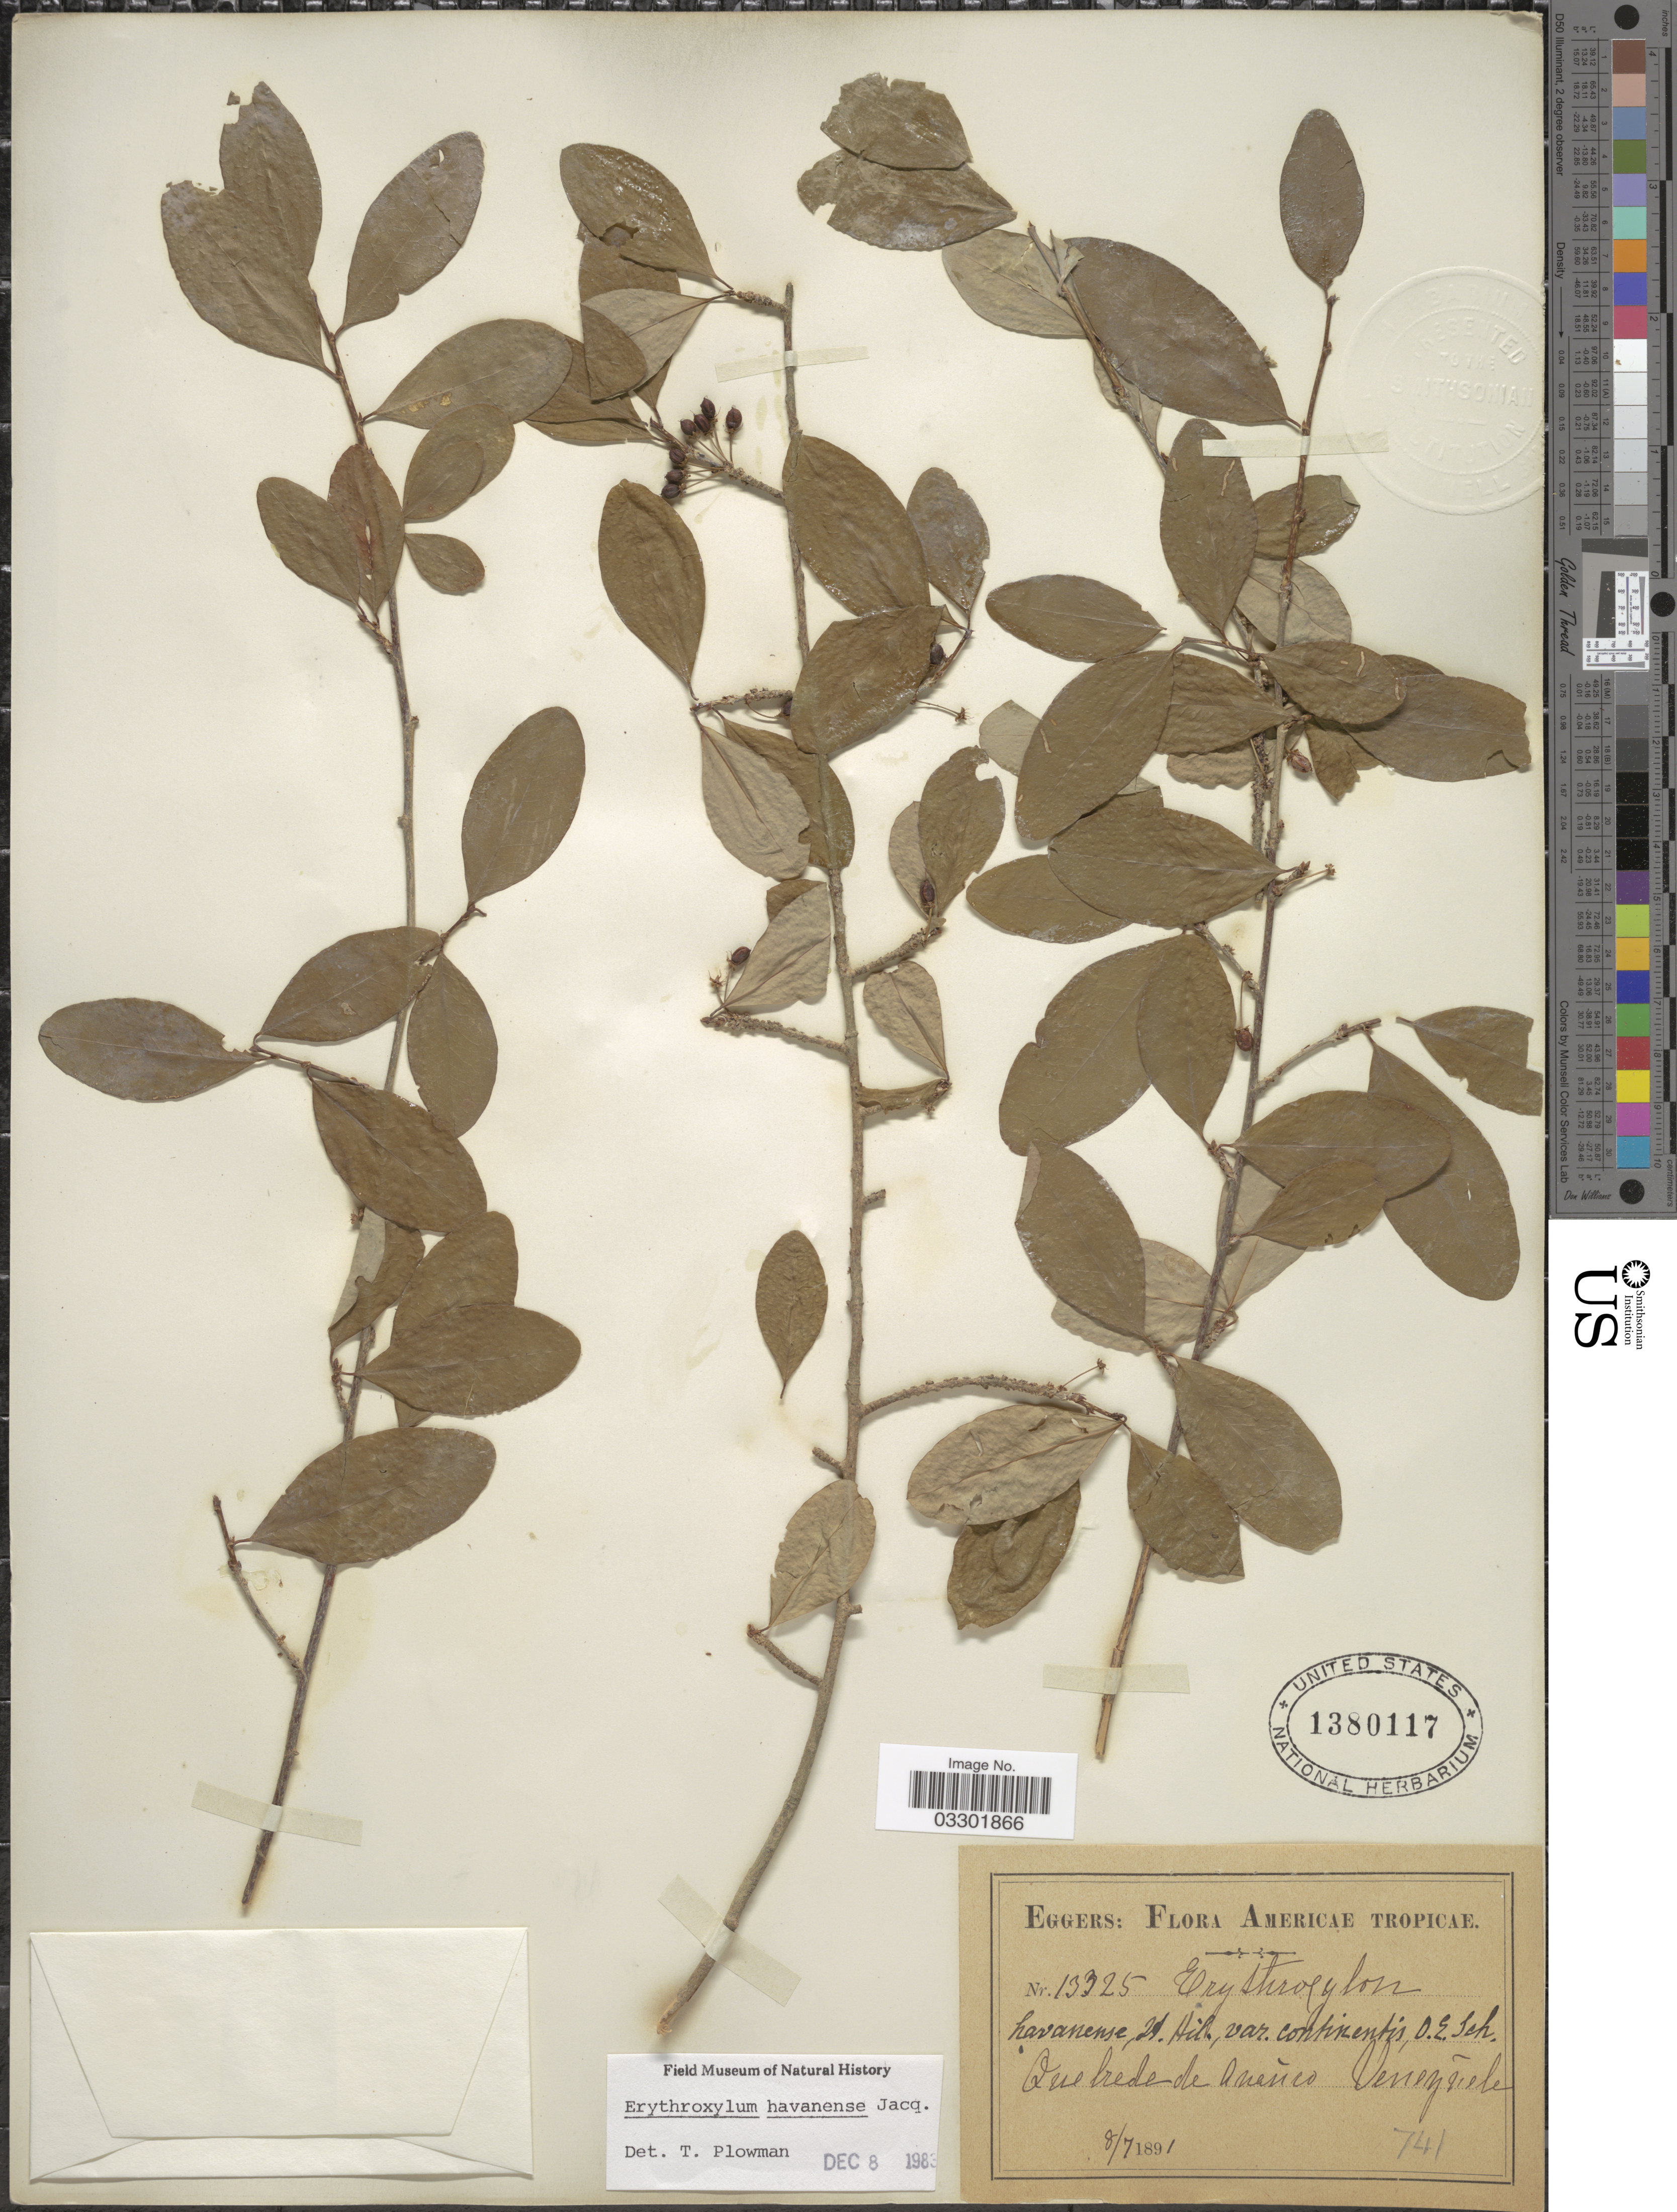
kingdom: Plantae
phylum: Tracheophyta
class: Magnoliopsida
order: Malpighiales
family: Erythroxylaceae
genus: Erythroxylum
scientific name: Erythroxylum havanense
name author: Jacq.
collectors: -. Eggers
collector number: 13325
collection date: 1891-07-08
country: Venezuela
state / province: Guárico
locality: Quebrada de Guarico.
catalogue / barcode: US 1380117